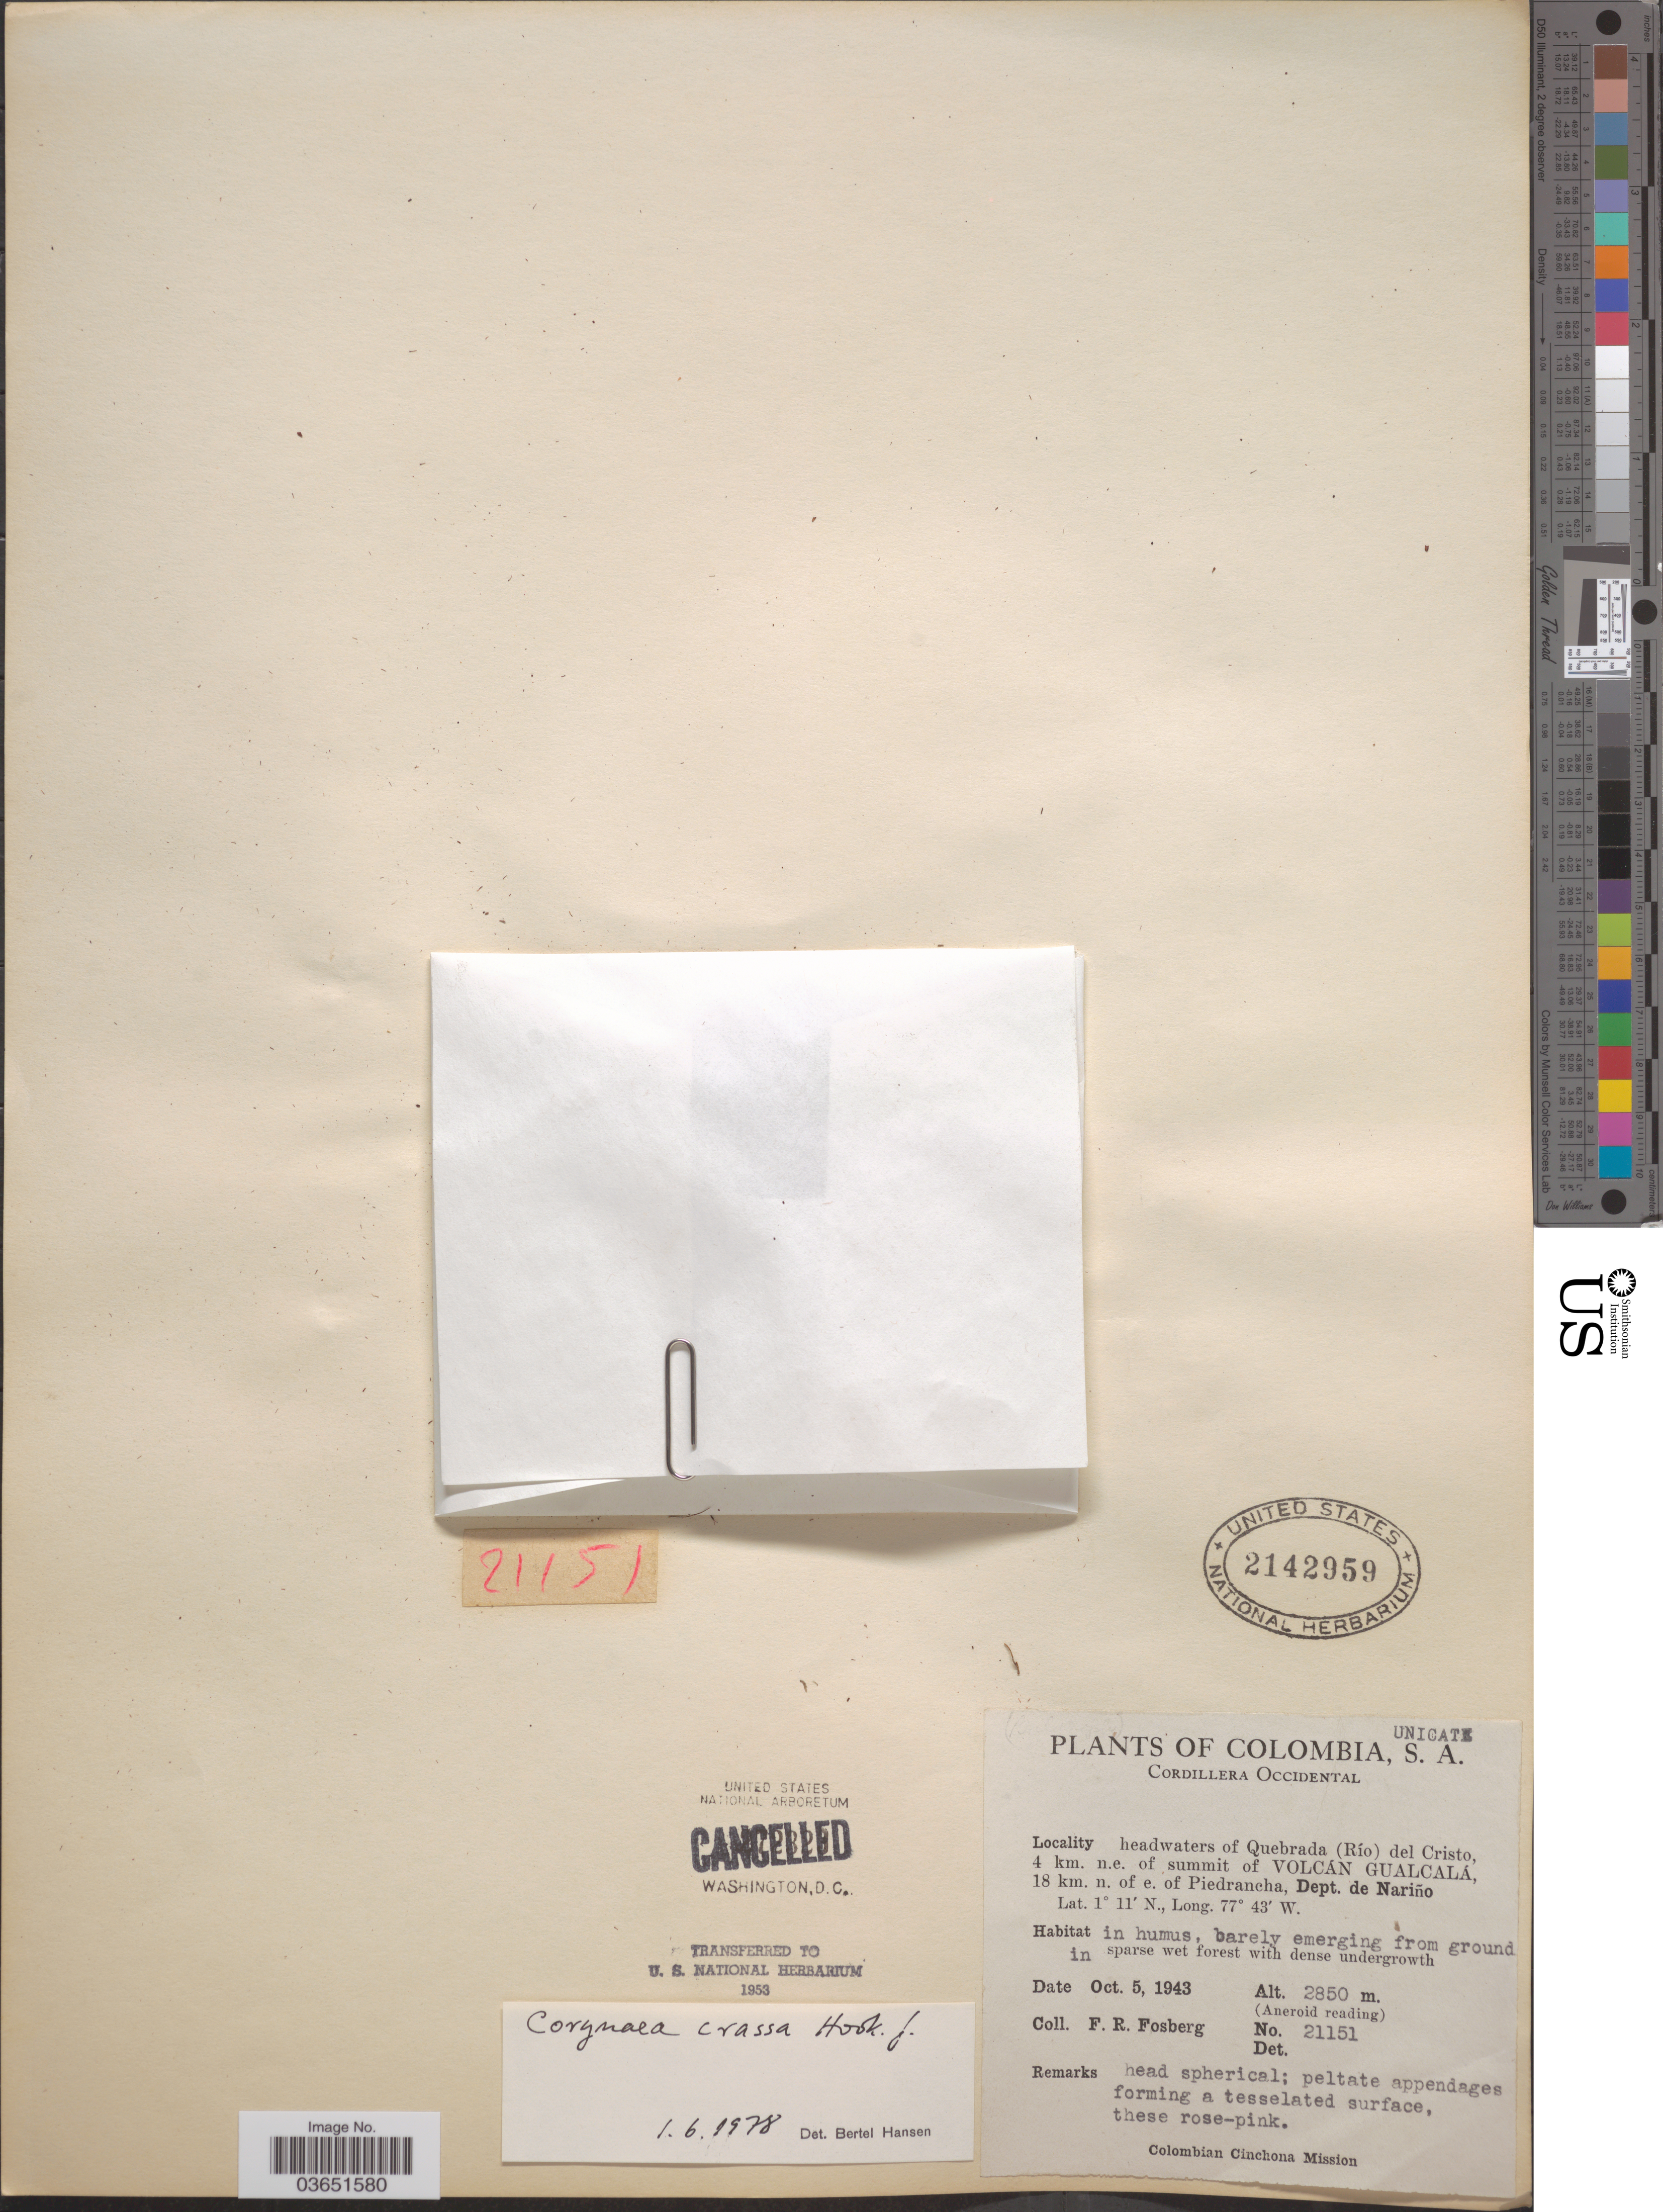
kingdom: Plantae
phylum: Tracheophyta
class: Magnoliopsida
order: Santalales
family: Balanophoraceae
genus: Corynaea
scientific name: Corynaea crassa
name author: Hook. f.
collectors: F. R. Fosberg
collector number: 21151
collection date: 1943-10-05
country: Colombia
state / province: Nariño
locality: Cordillera Occidental. Headwaters of Quebrada (Río) del Cristo, 4 km. n.e. of summit of Volcán Gualcalá, 18 km. n. of e. of Piedrancha, Dept. de Narinõ.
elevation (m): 2850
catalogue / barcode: US 2142959